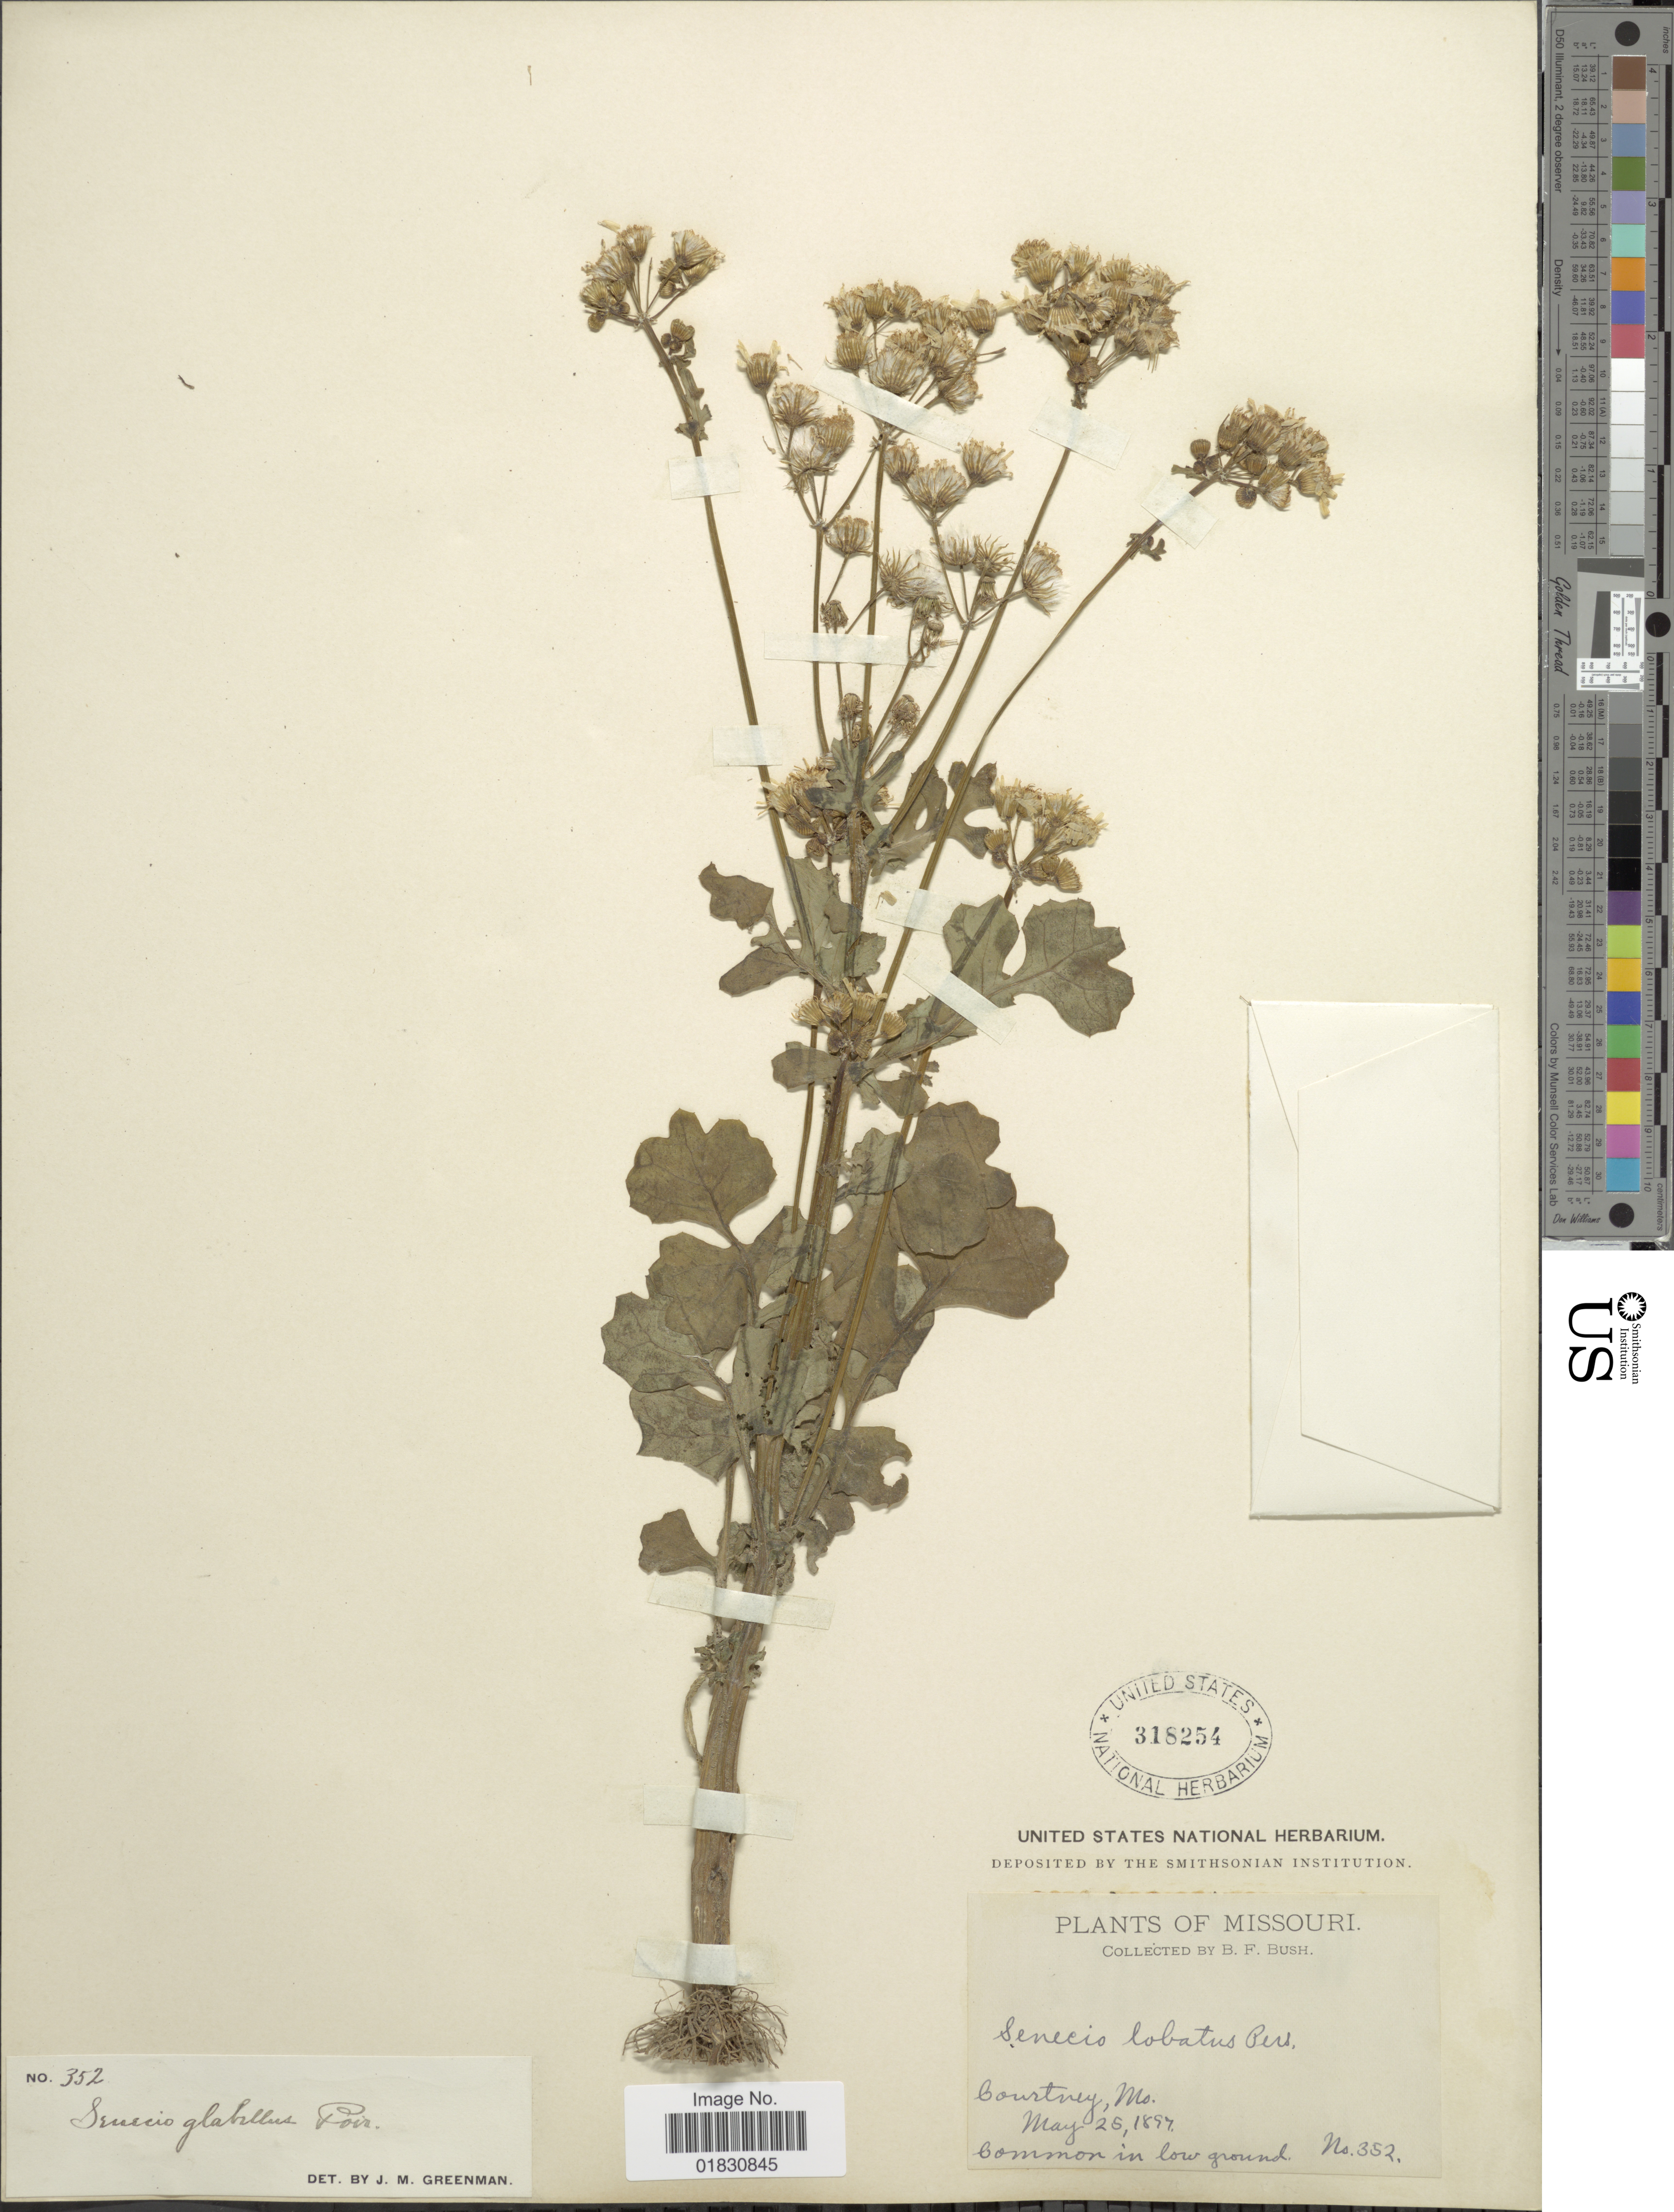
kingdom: Plantae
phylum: Tracheophyta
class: Magnoliopsida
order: Asterales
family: Asteraceae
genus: Packera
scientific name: Packera glabella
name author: (Poir.) C. Jeffrey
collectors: B. F. Bush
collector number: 352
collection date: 1897-05-25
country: United States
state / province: Missouri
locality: Courtney, Mo.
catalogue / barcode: US 318254